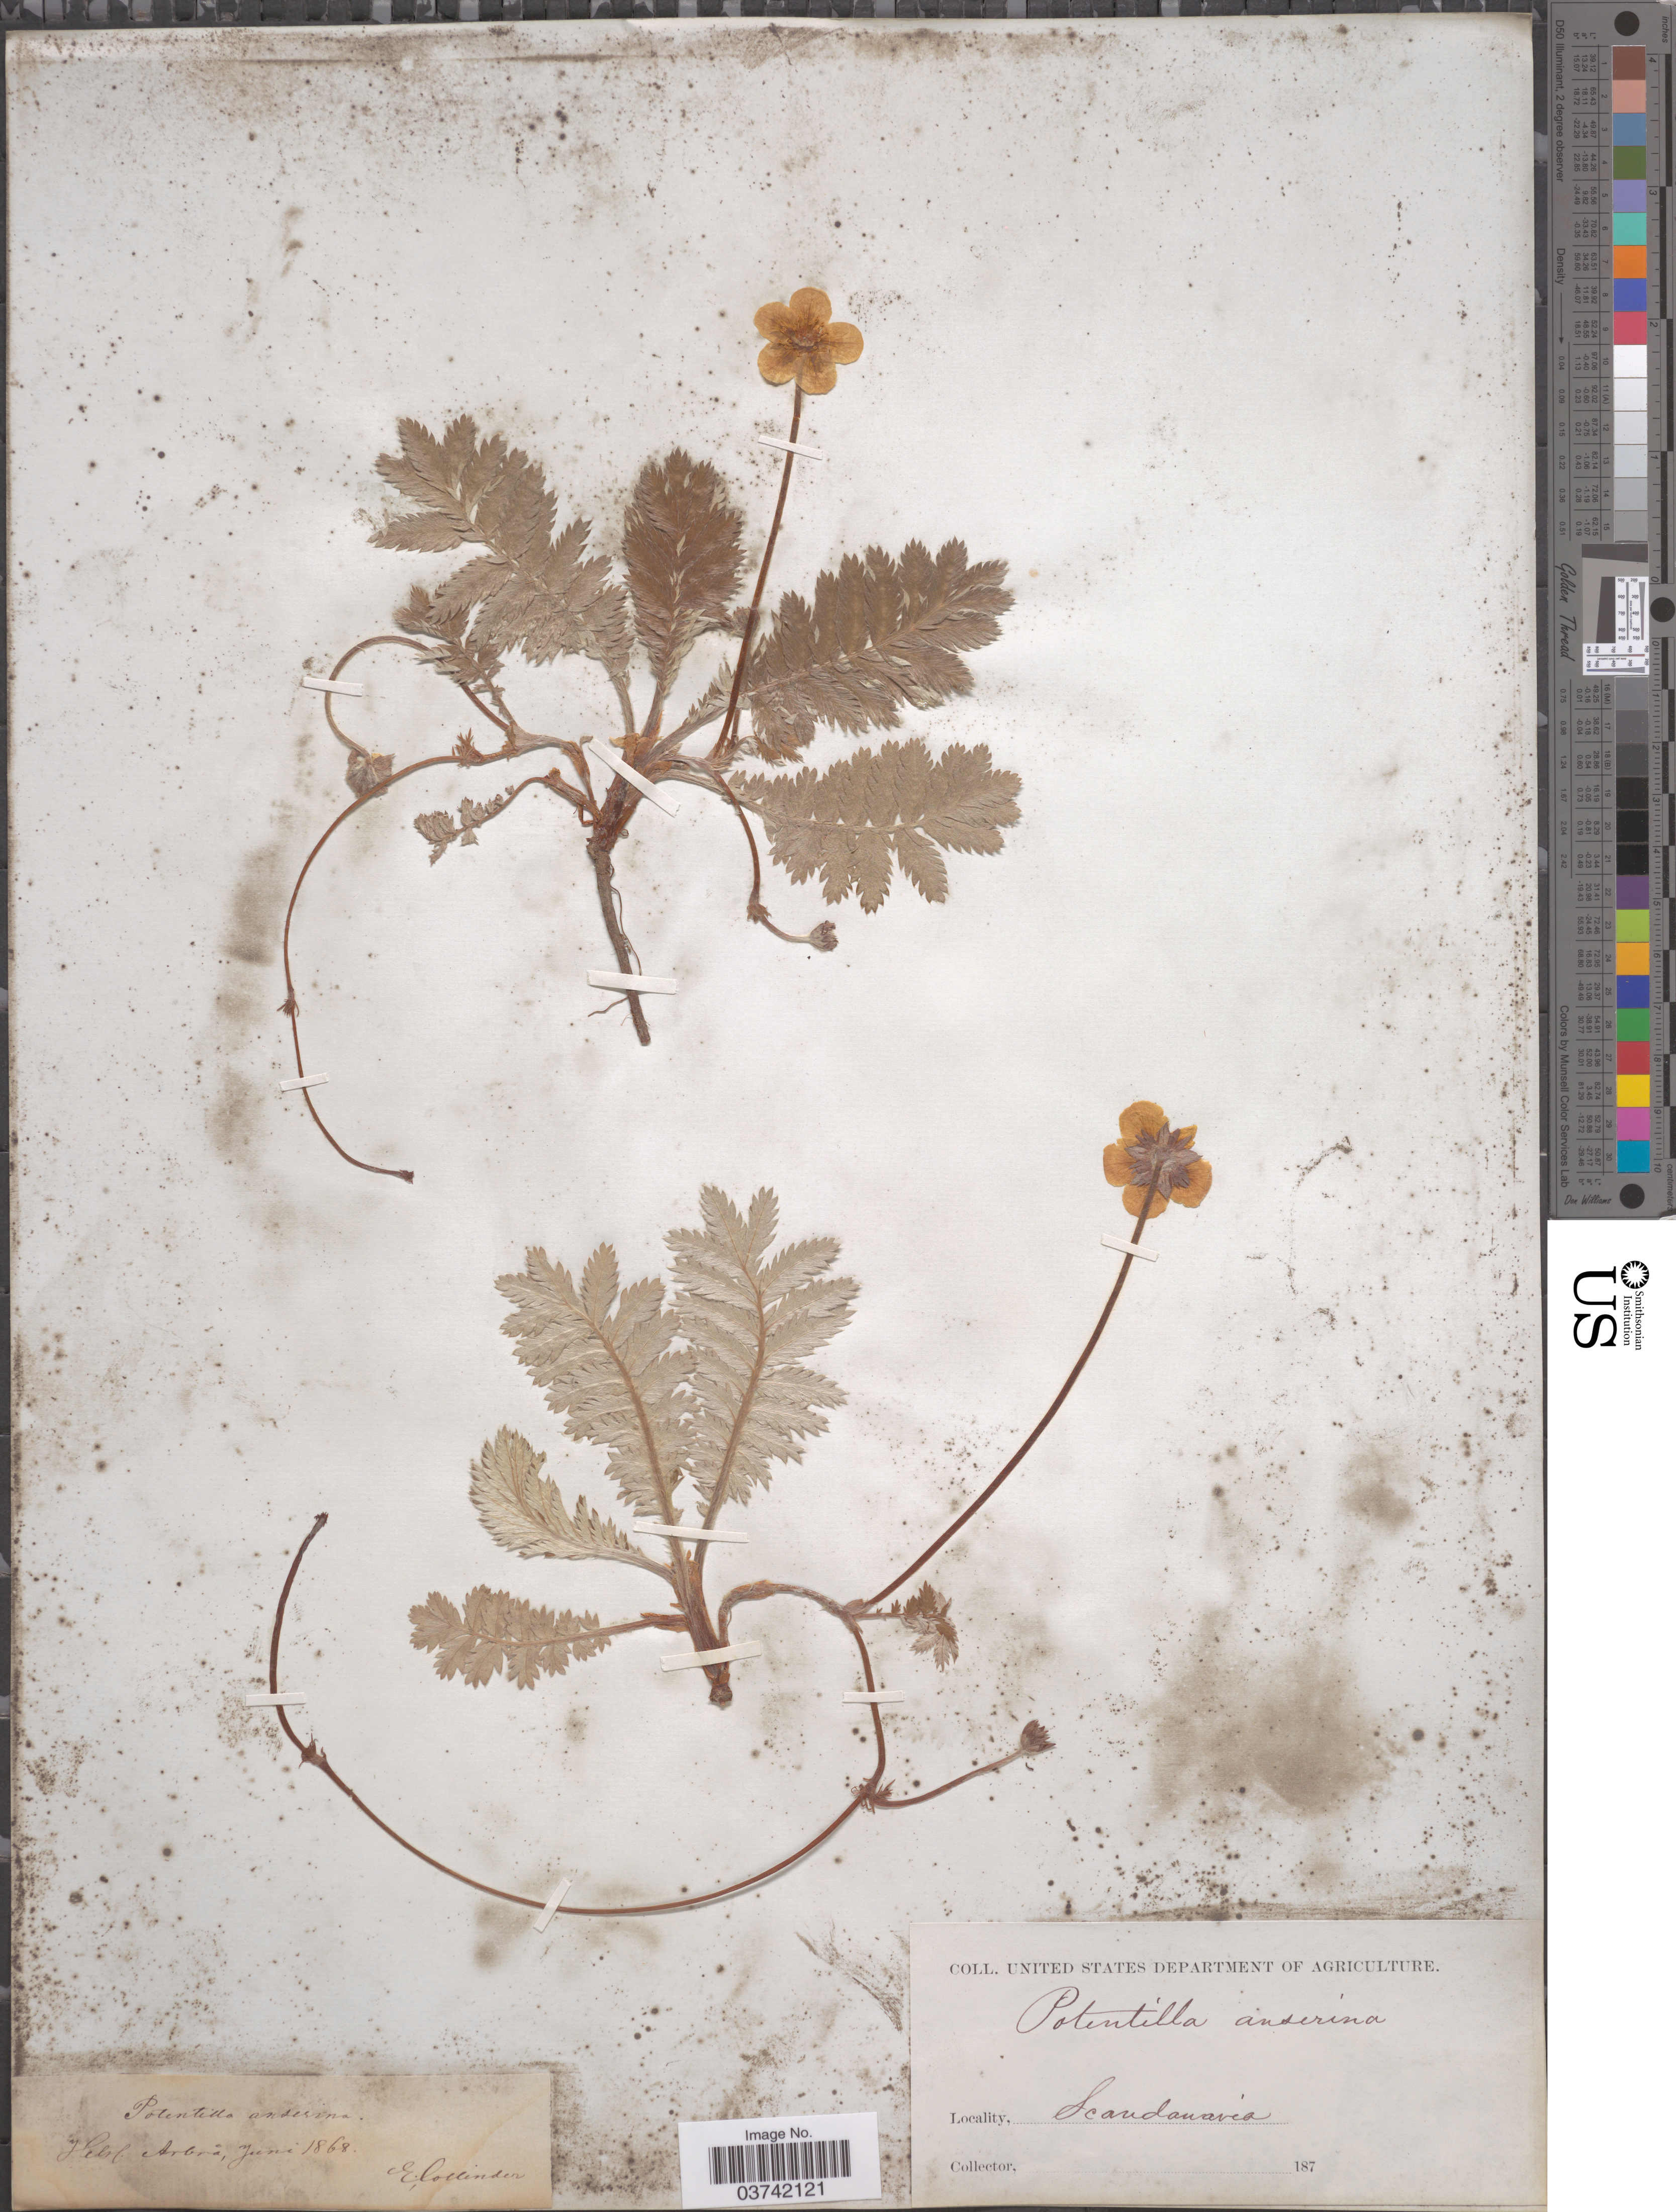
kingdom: Plantae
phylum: Tracheophyta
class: Magnoliopsida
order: Rosales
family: Rosaceae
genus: Argentina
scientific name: Argentina anserina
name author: (L.) Rydb.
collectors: E. Collinder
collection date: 1868-06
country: Sweden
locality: Helsl. Arbrå. Scandinavia.